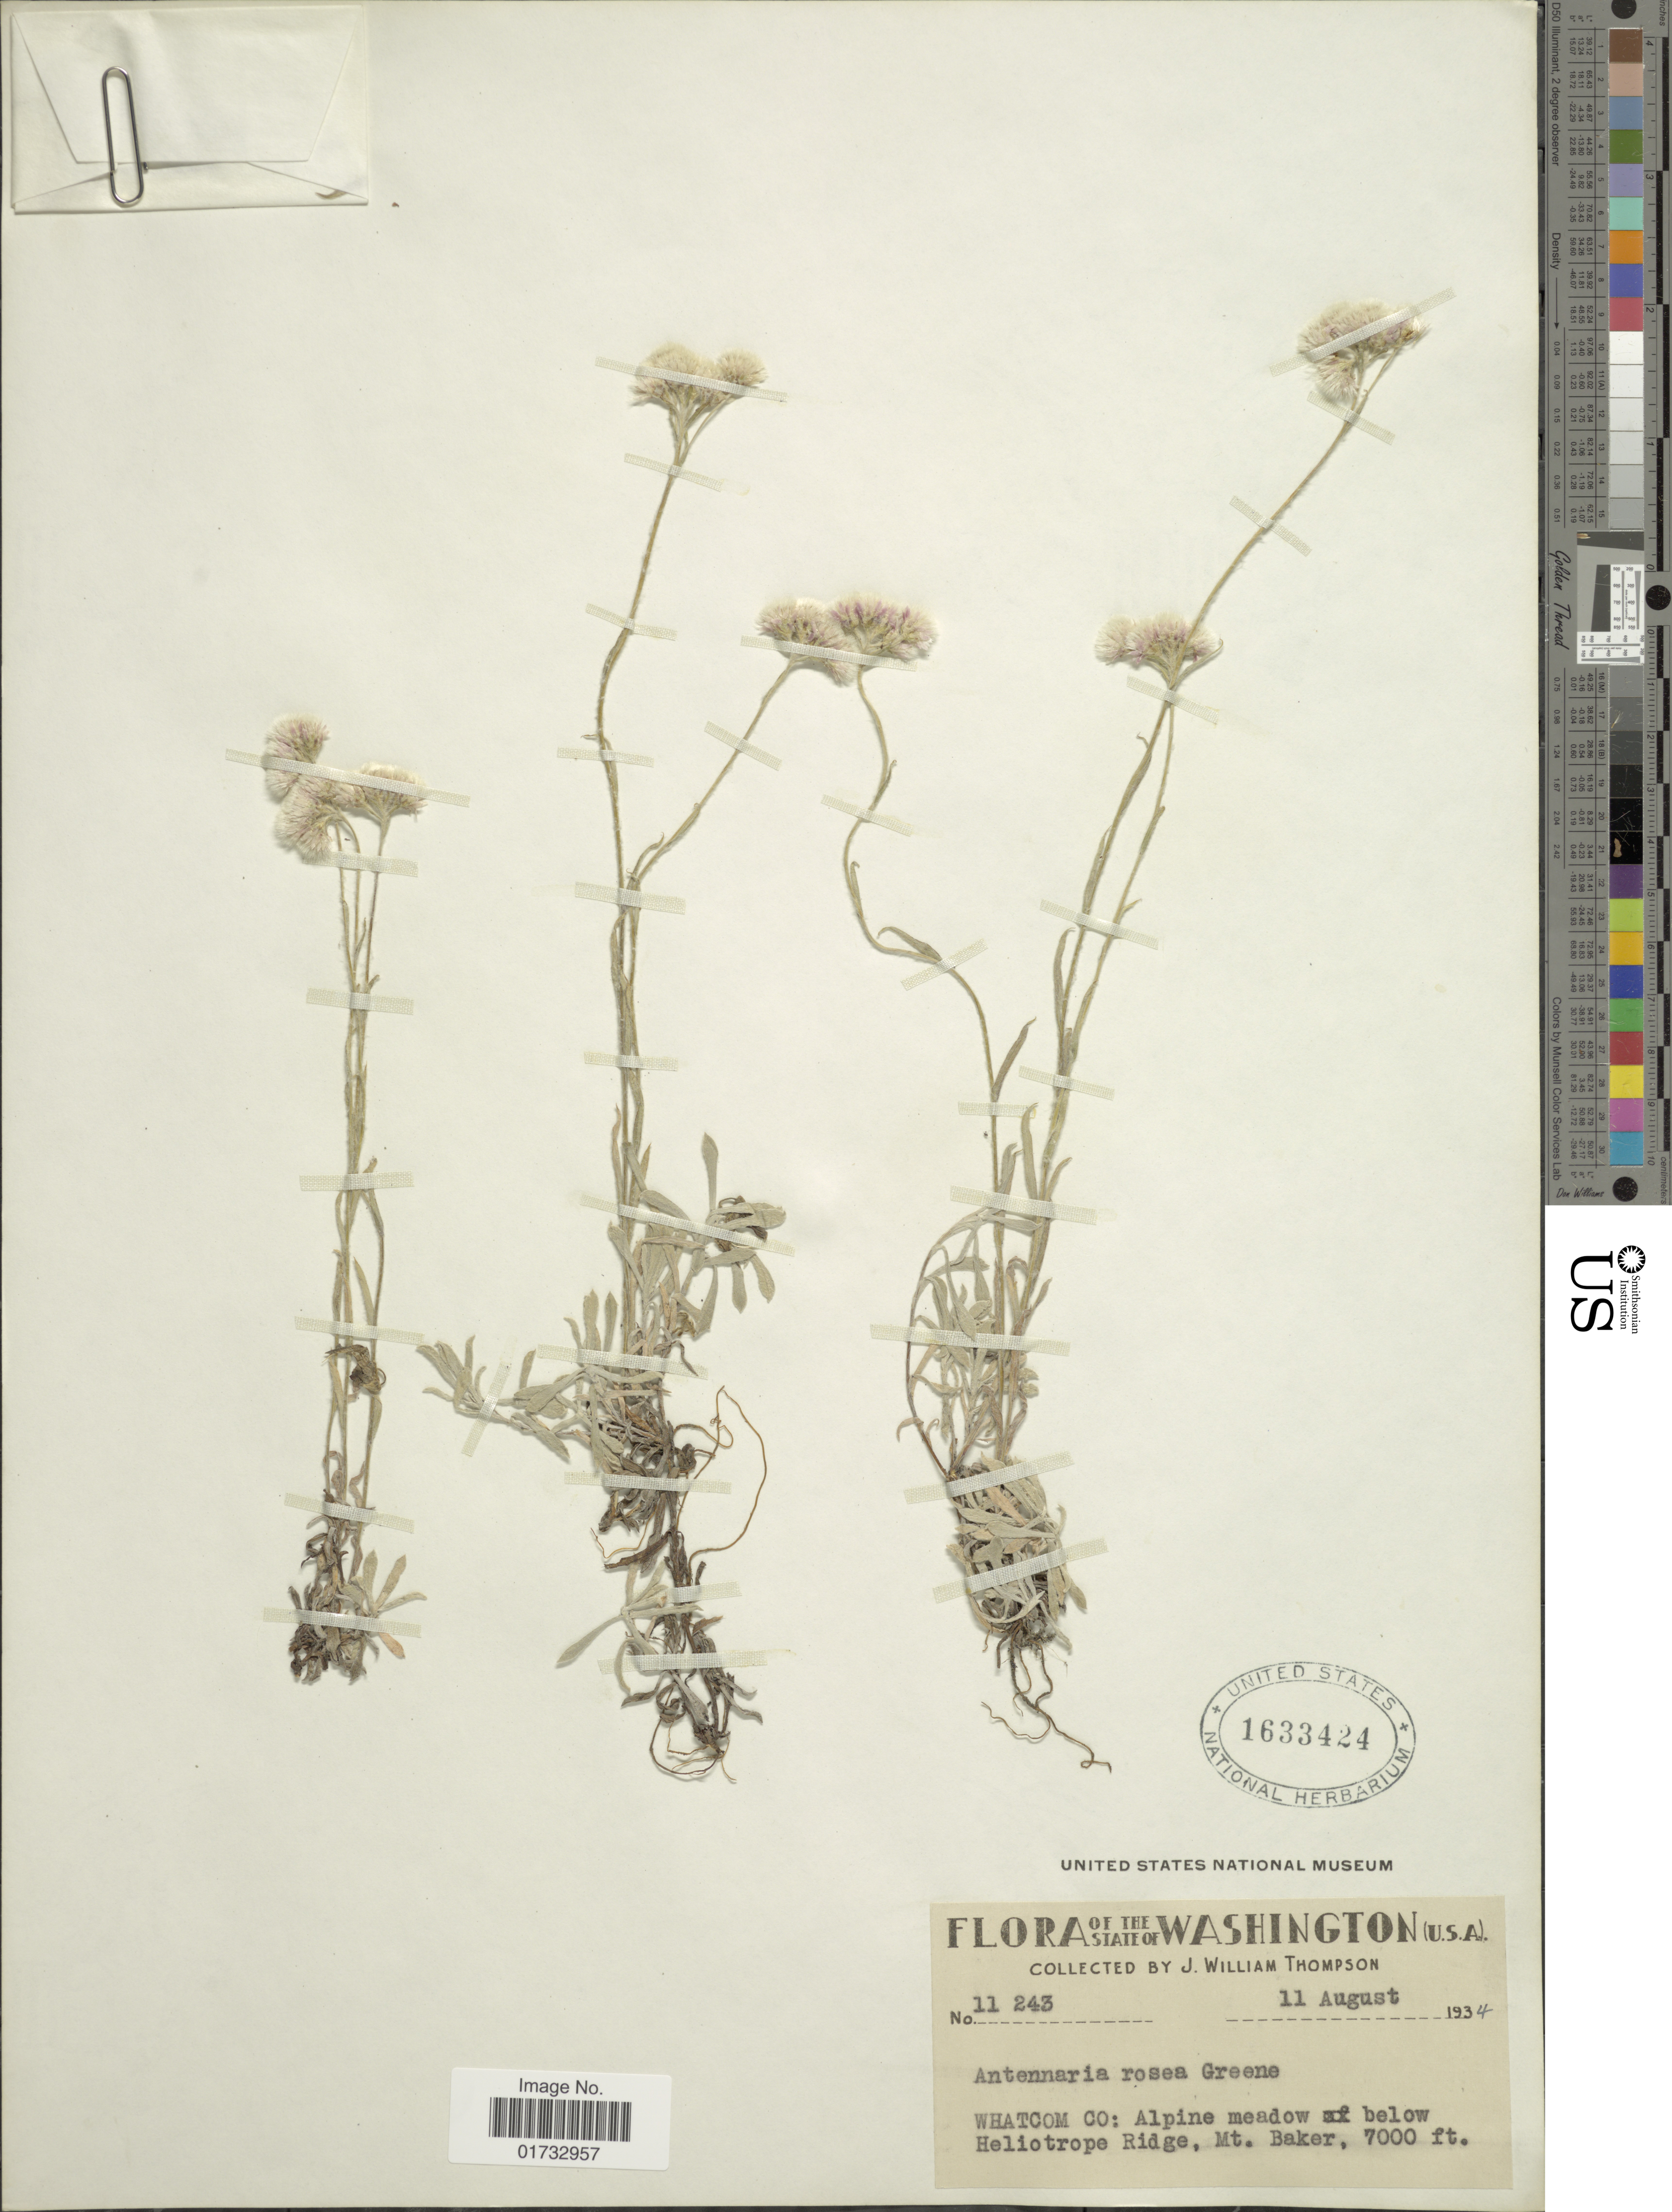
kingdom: Plantae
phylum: Tracheophyta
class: Magnoliopsida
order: Asterales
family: Asteraceae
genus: Antennaria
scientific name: Antennaria rosea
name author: Greene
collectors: J. W. Thompson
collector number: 11243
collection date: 1934-08-11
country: United States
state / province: Washington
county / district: Whitman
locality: Whatcom Co: Alpine meadow below Heliotrope Ridge, Mt. Baker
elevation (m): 2134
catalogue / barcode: US 1633424